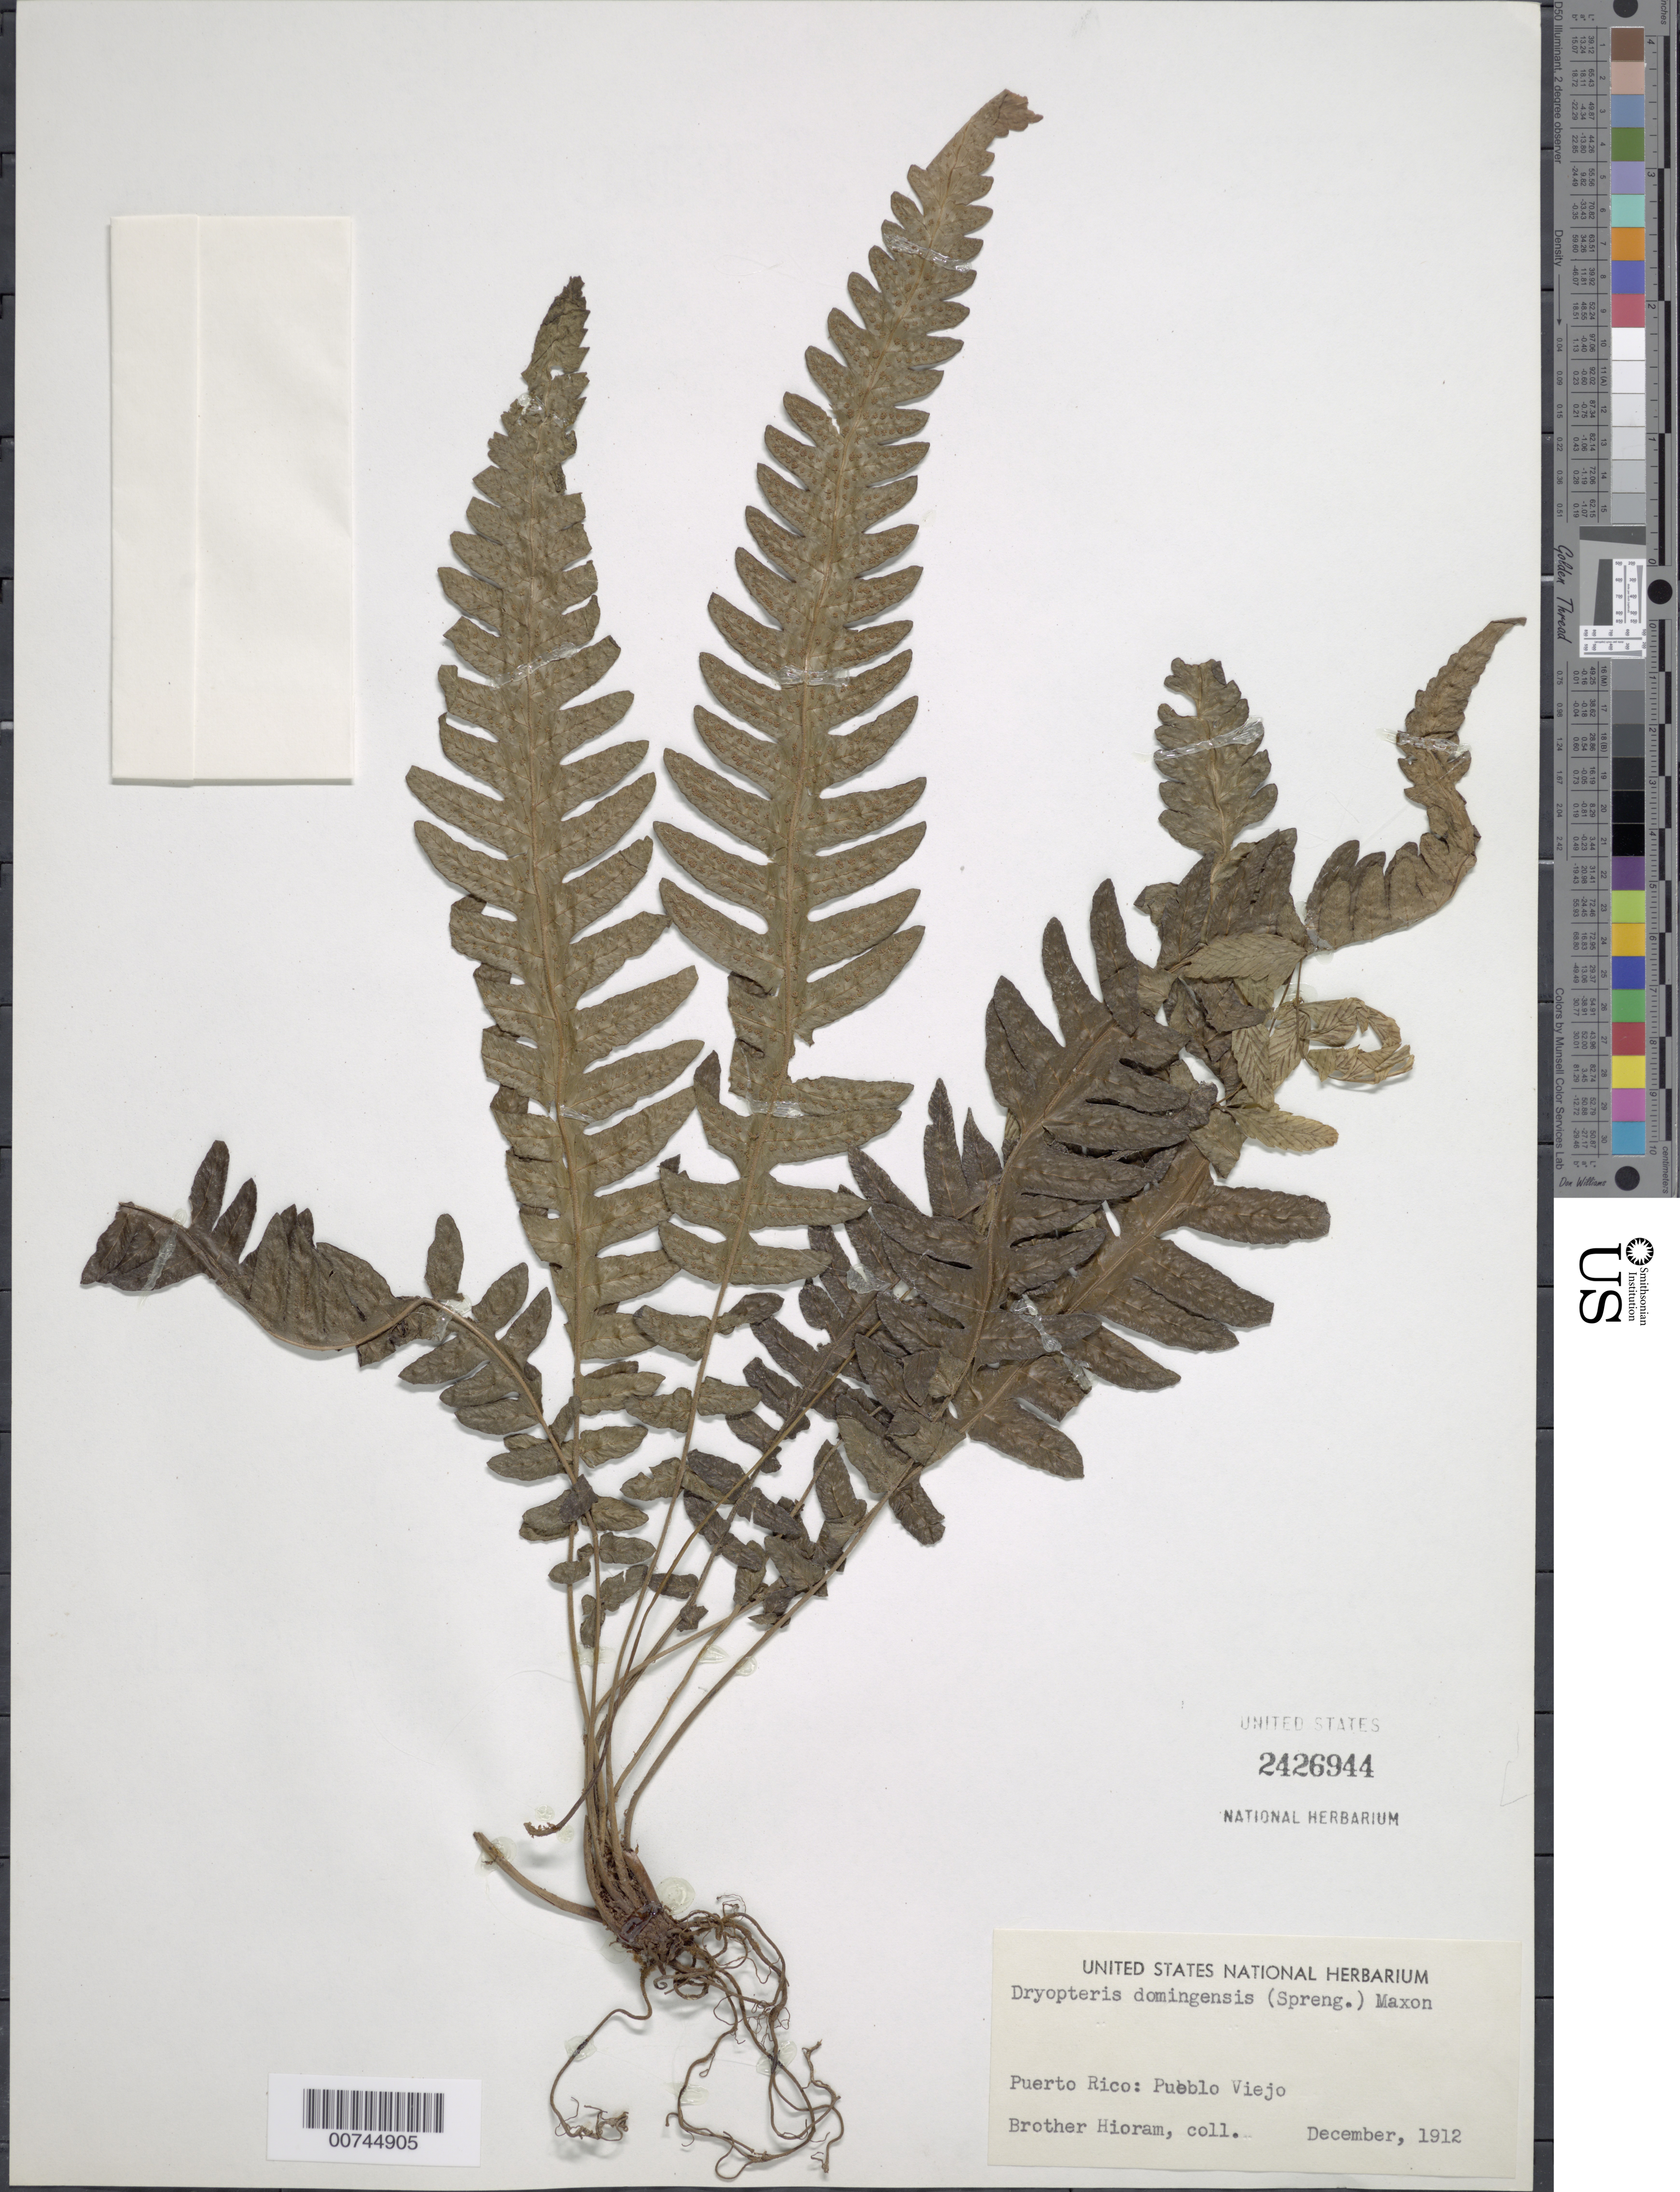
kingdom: Plantae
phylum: Tracheophyta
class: Polypodiopsida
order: Polypodiales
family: Thelypteridaceae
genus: Goniopteris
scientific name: Goniopteris guadelupensis (Wikstr.) comb. nov., ined 2015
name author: (Wikstr.)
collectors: Bro. Hioram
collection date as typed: Dec 1912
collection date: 1912-12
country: Puerto Rico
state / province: Guaynabo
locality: Pueblo Viejo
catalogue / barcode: US 2426944